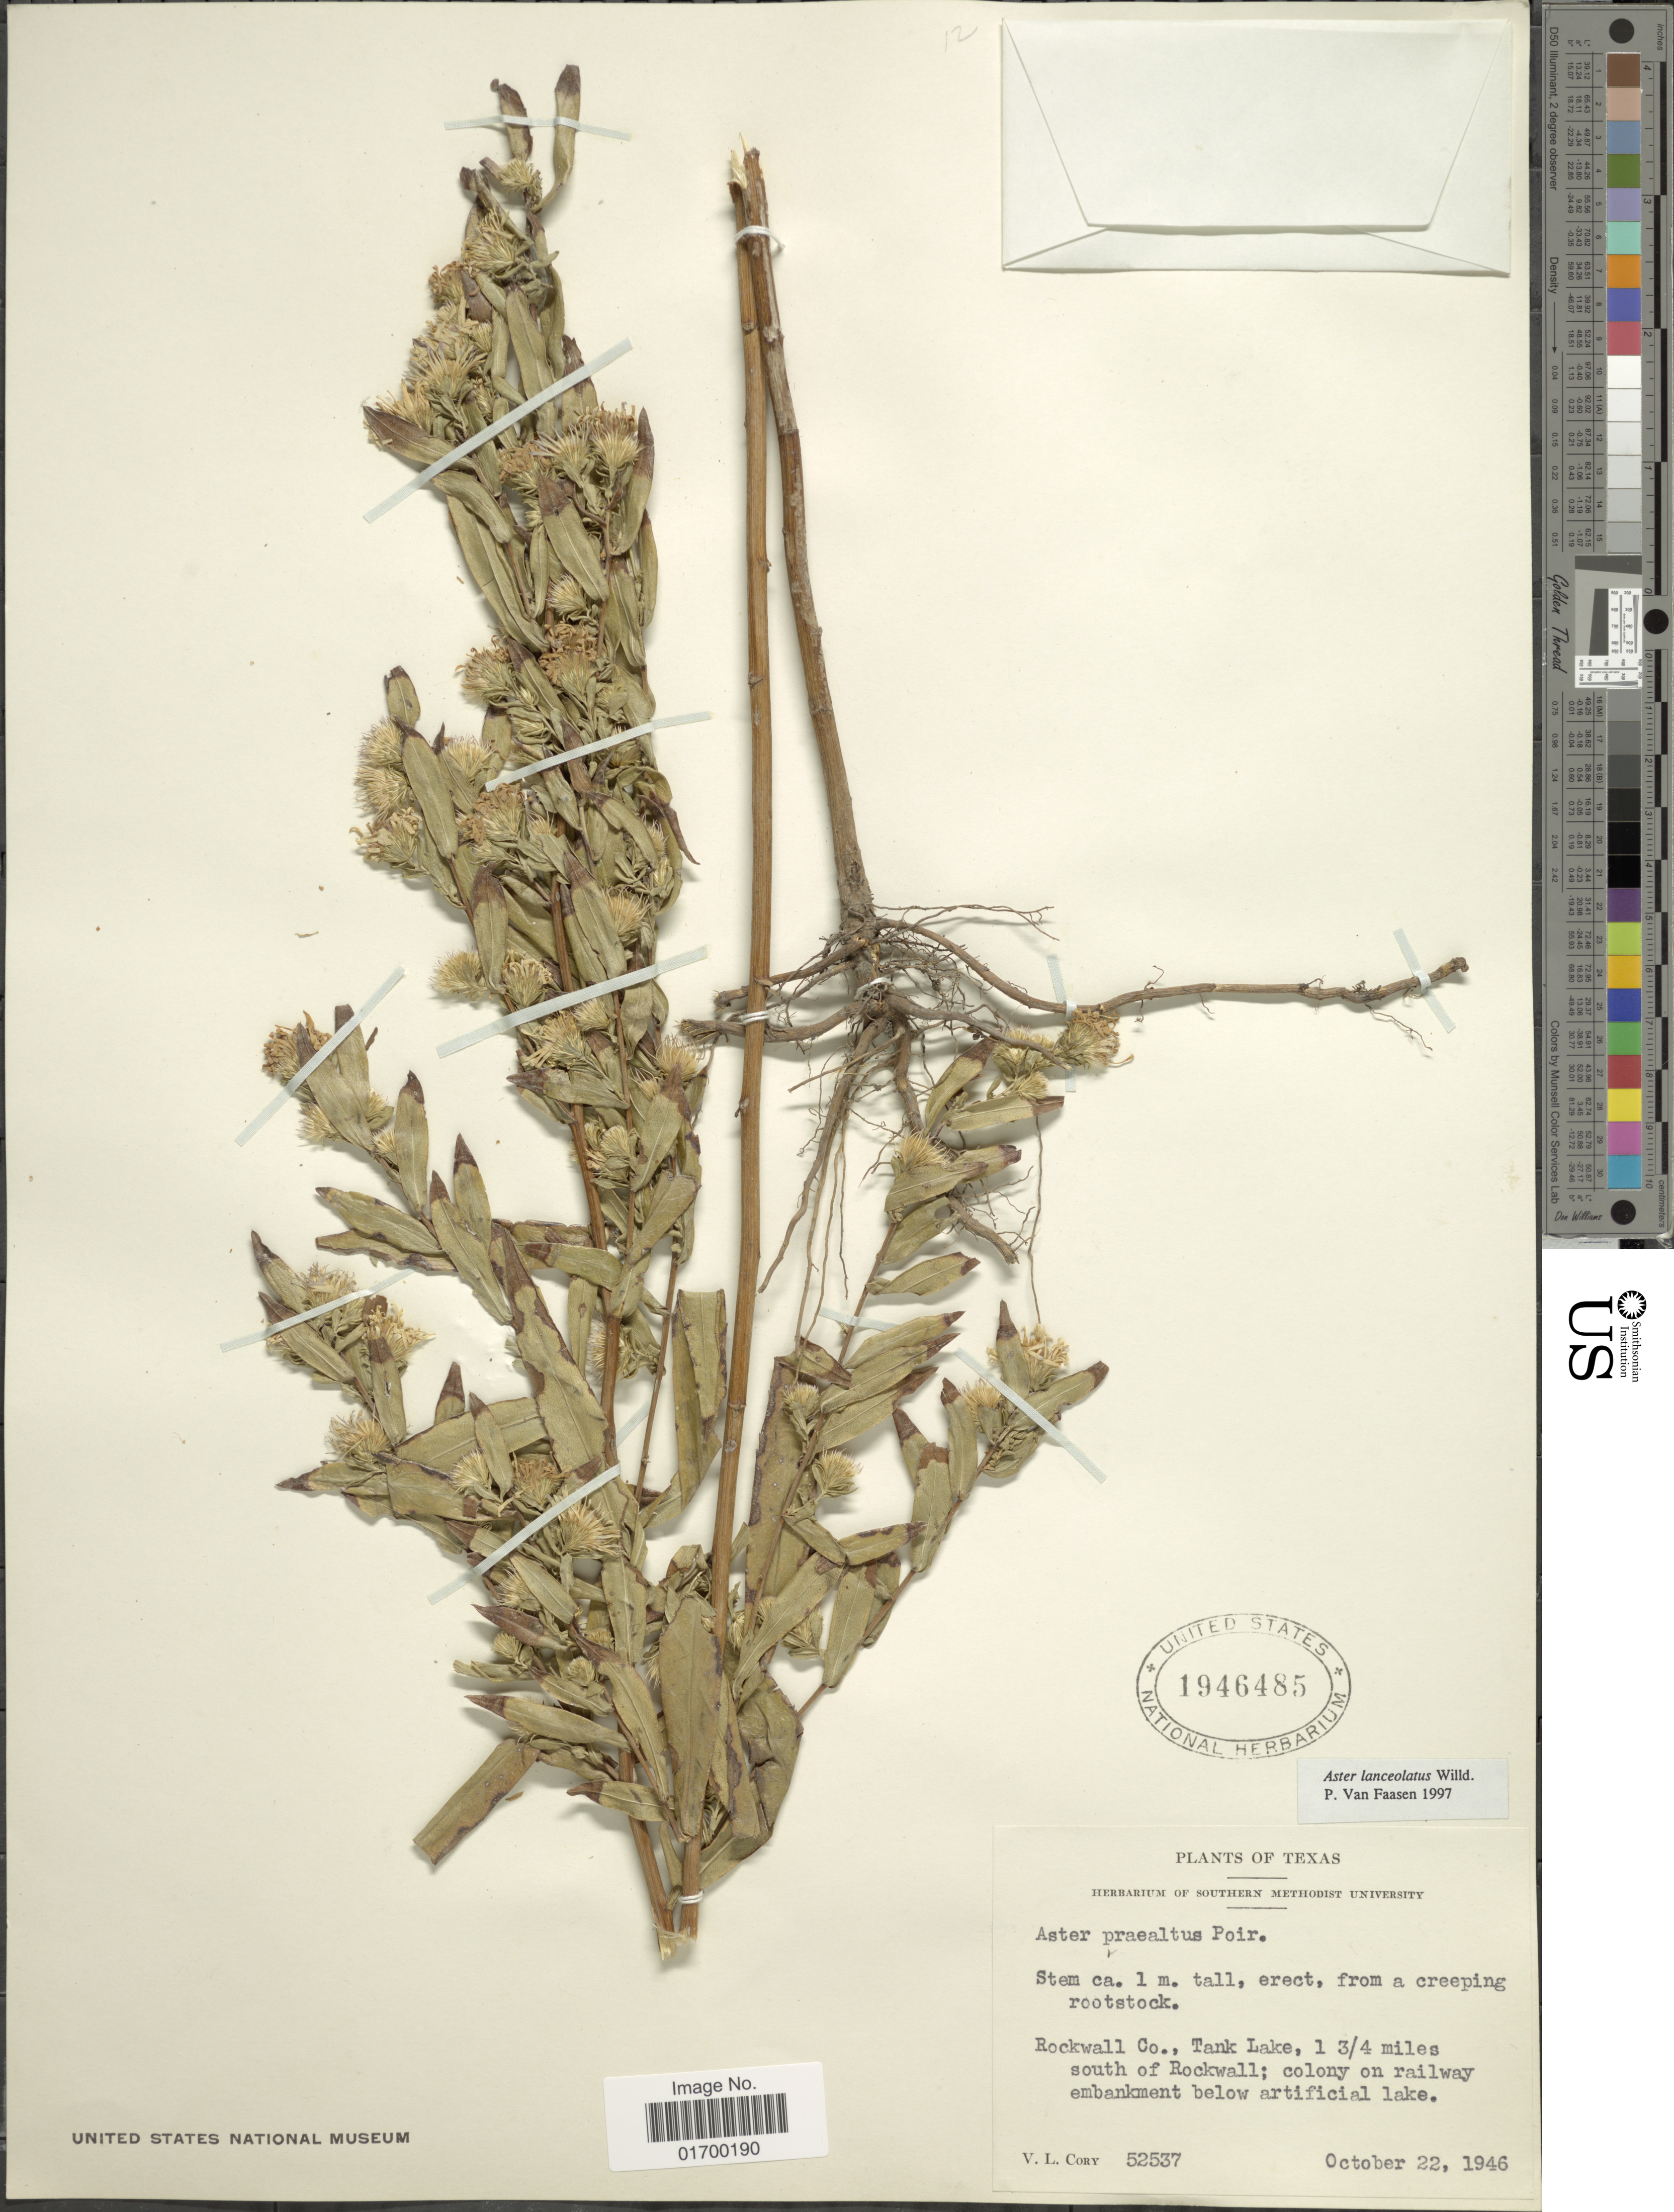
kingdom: Plantae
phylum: Tracheophyta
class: Magnoliopsida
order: Asterales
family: Asteraceae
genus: Symphyotrichum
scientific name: Symphyotrichum lanceolatum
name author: (Willd.) G.L. Nesom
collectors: V. Cory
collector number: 52537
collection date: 1946-10-22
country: United States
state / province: Texas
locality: Rockwall Co., Tank Lake, 1¾ mi;es south of Rockwall; colony on railway embankment below artificial lake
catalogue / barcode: US 1946485